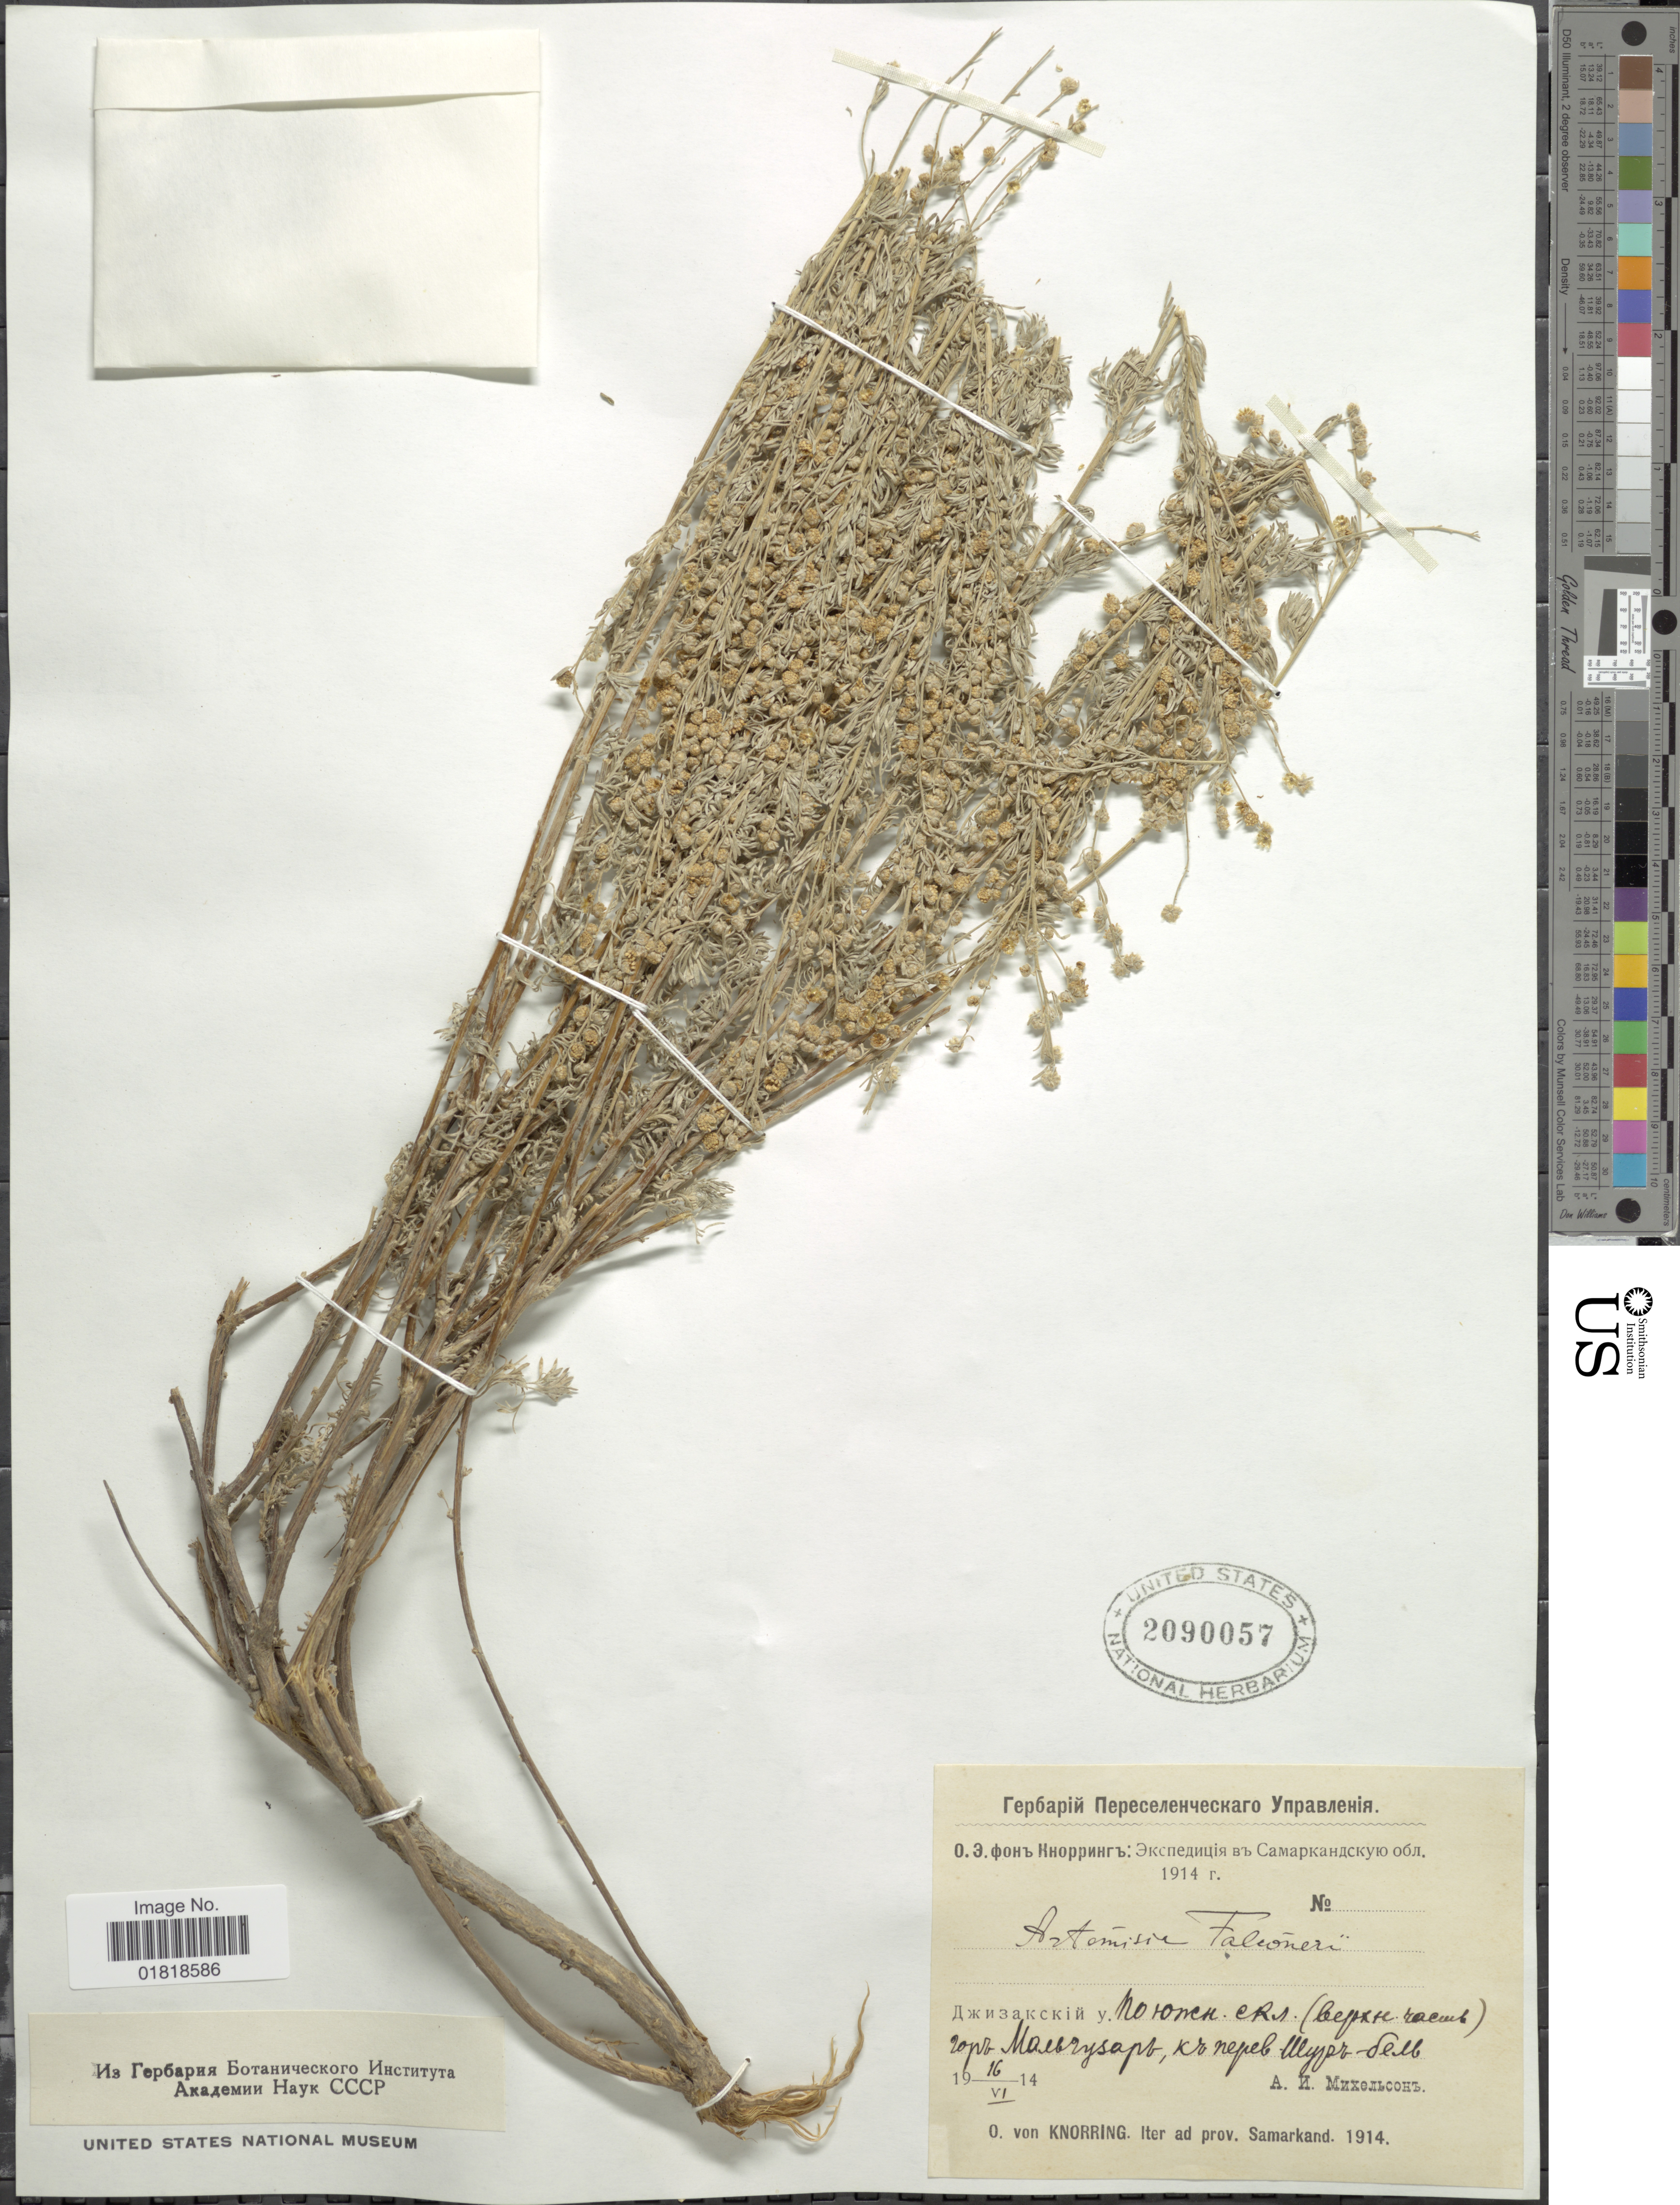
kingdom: Plantae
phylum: Tracheophyta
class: Magnoliopsida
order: Asterales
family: Asteraceae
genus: Artemisia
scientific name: Artemisia falconieri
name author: C.B. Clarke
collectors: O. Knorring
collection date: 1914-06-16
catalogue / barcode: US 209057